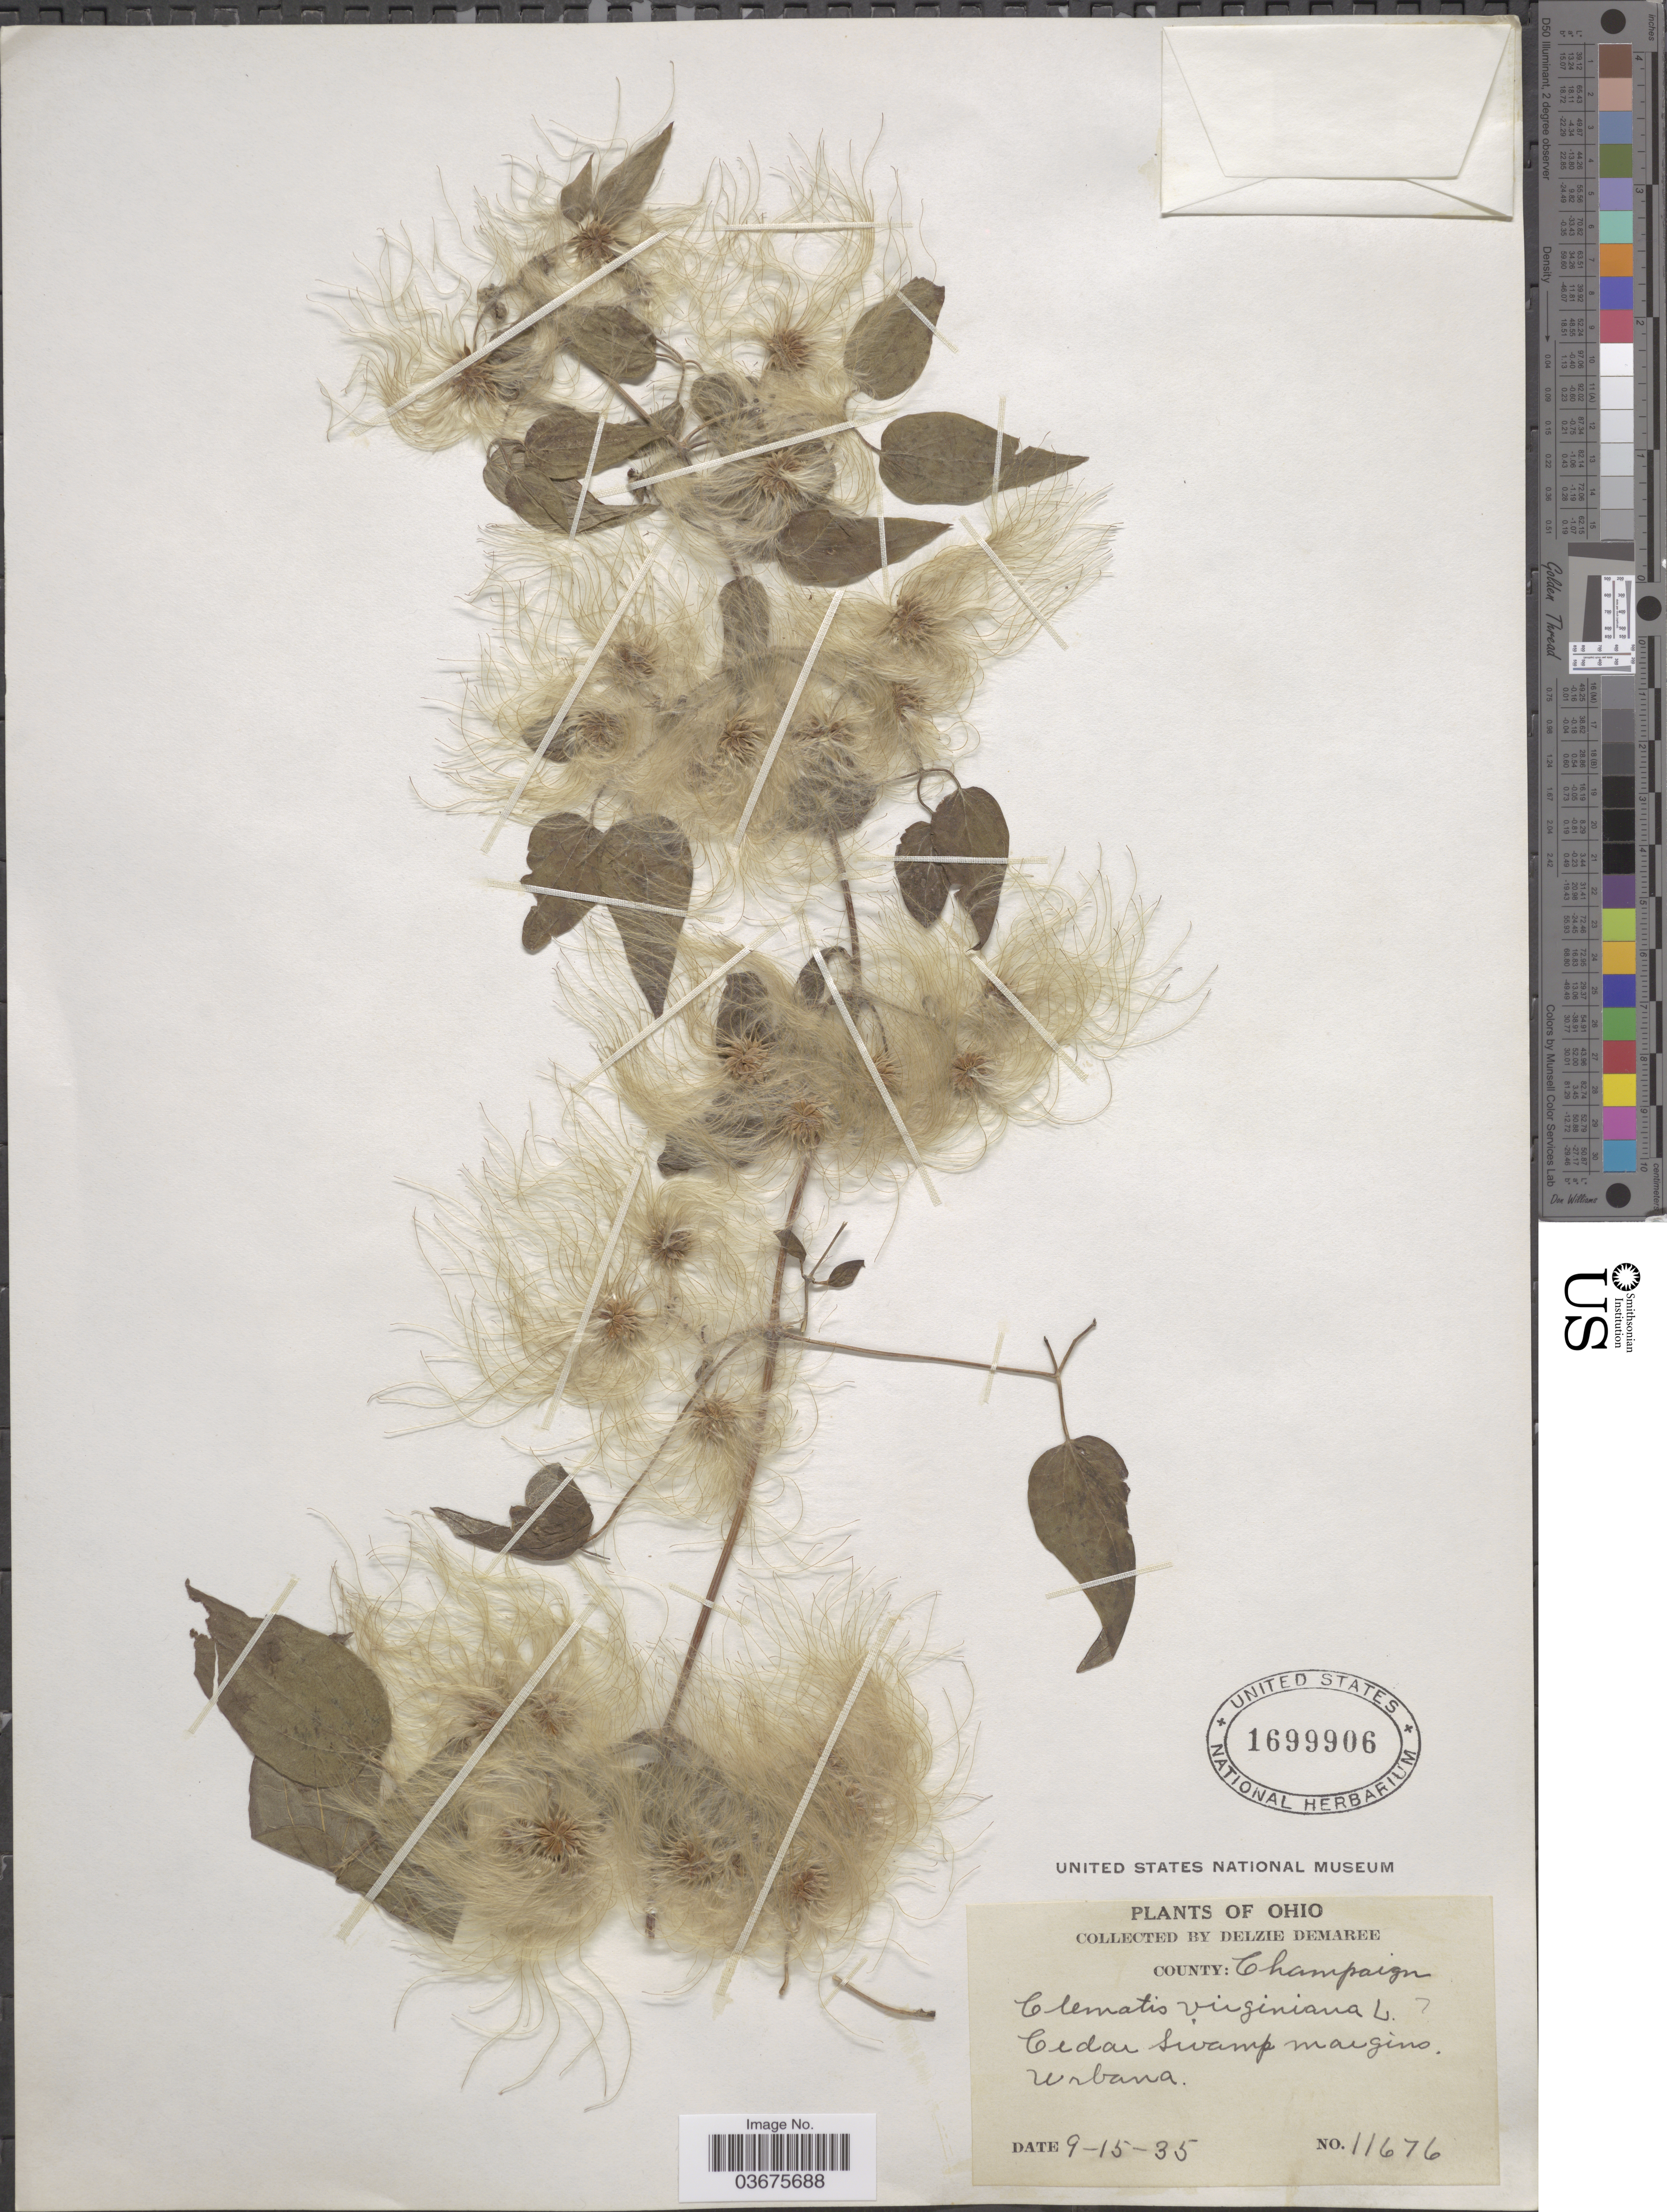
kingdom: Plantae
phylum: Tracheophyta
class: Magnoliopsida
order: Ranunculales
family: Ranunculaceae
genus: Clematis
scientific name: Clematis virginiana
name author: L.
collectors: D. Demaree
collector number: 11676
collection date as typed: Transcribed d/m/y: 15/9/35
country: United States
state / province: Ohio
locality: County: Champaign. Cedar Swamp margins Urbana.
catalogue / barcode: US 1699906